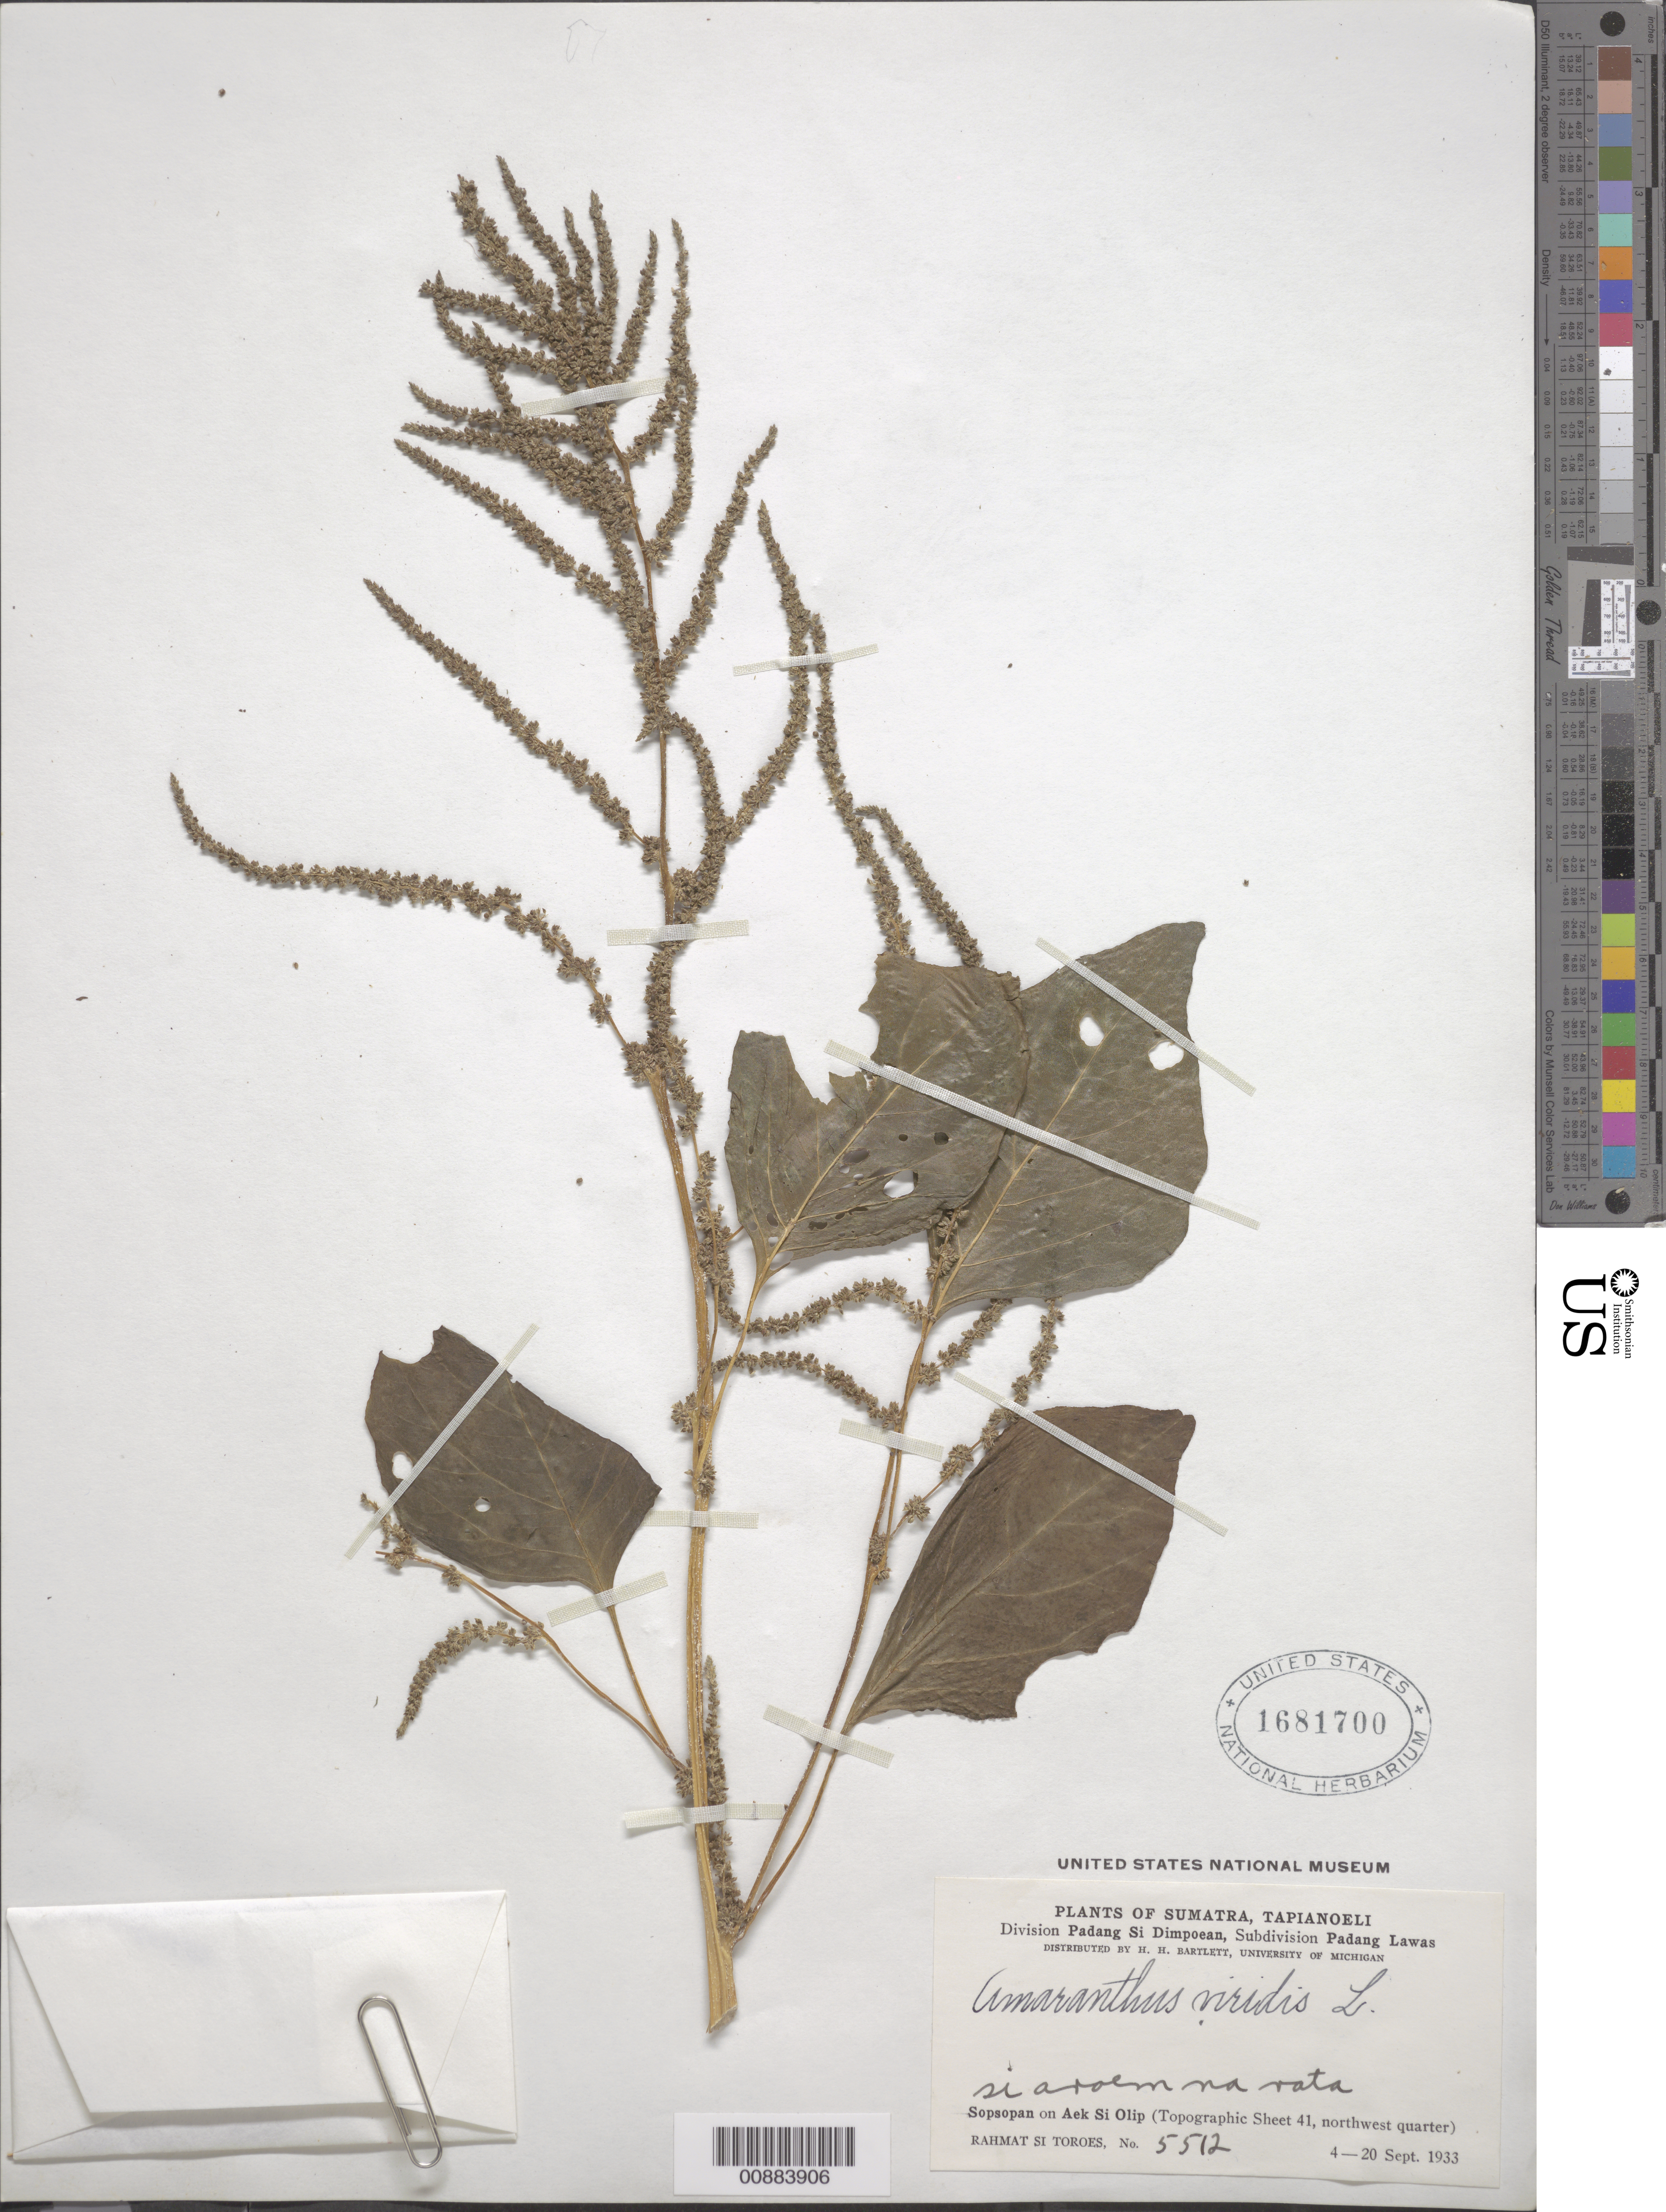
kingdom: Plantae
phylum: Tracheophyta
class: Magnoliopsida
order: Caryophyllales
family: Amaranthaceae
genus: Amaranthus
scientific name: Amaranthus viridis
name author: L.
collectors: Rahmat Si Boeea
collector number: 5512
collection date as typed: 04 Sep 1933 to 20 Sep 1933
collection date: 1933-09-04/1933-09-20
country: Indonesia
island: Sumatra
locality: Sumatra, Tapianoeli; Division: Padang Si Dimpoean; Subdivision: Padang Lawas; Sopsopan on Aek Si Olip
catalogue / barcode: US 1681700